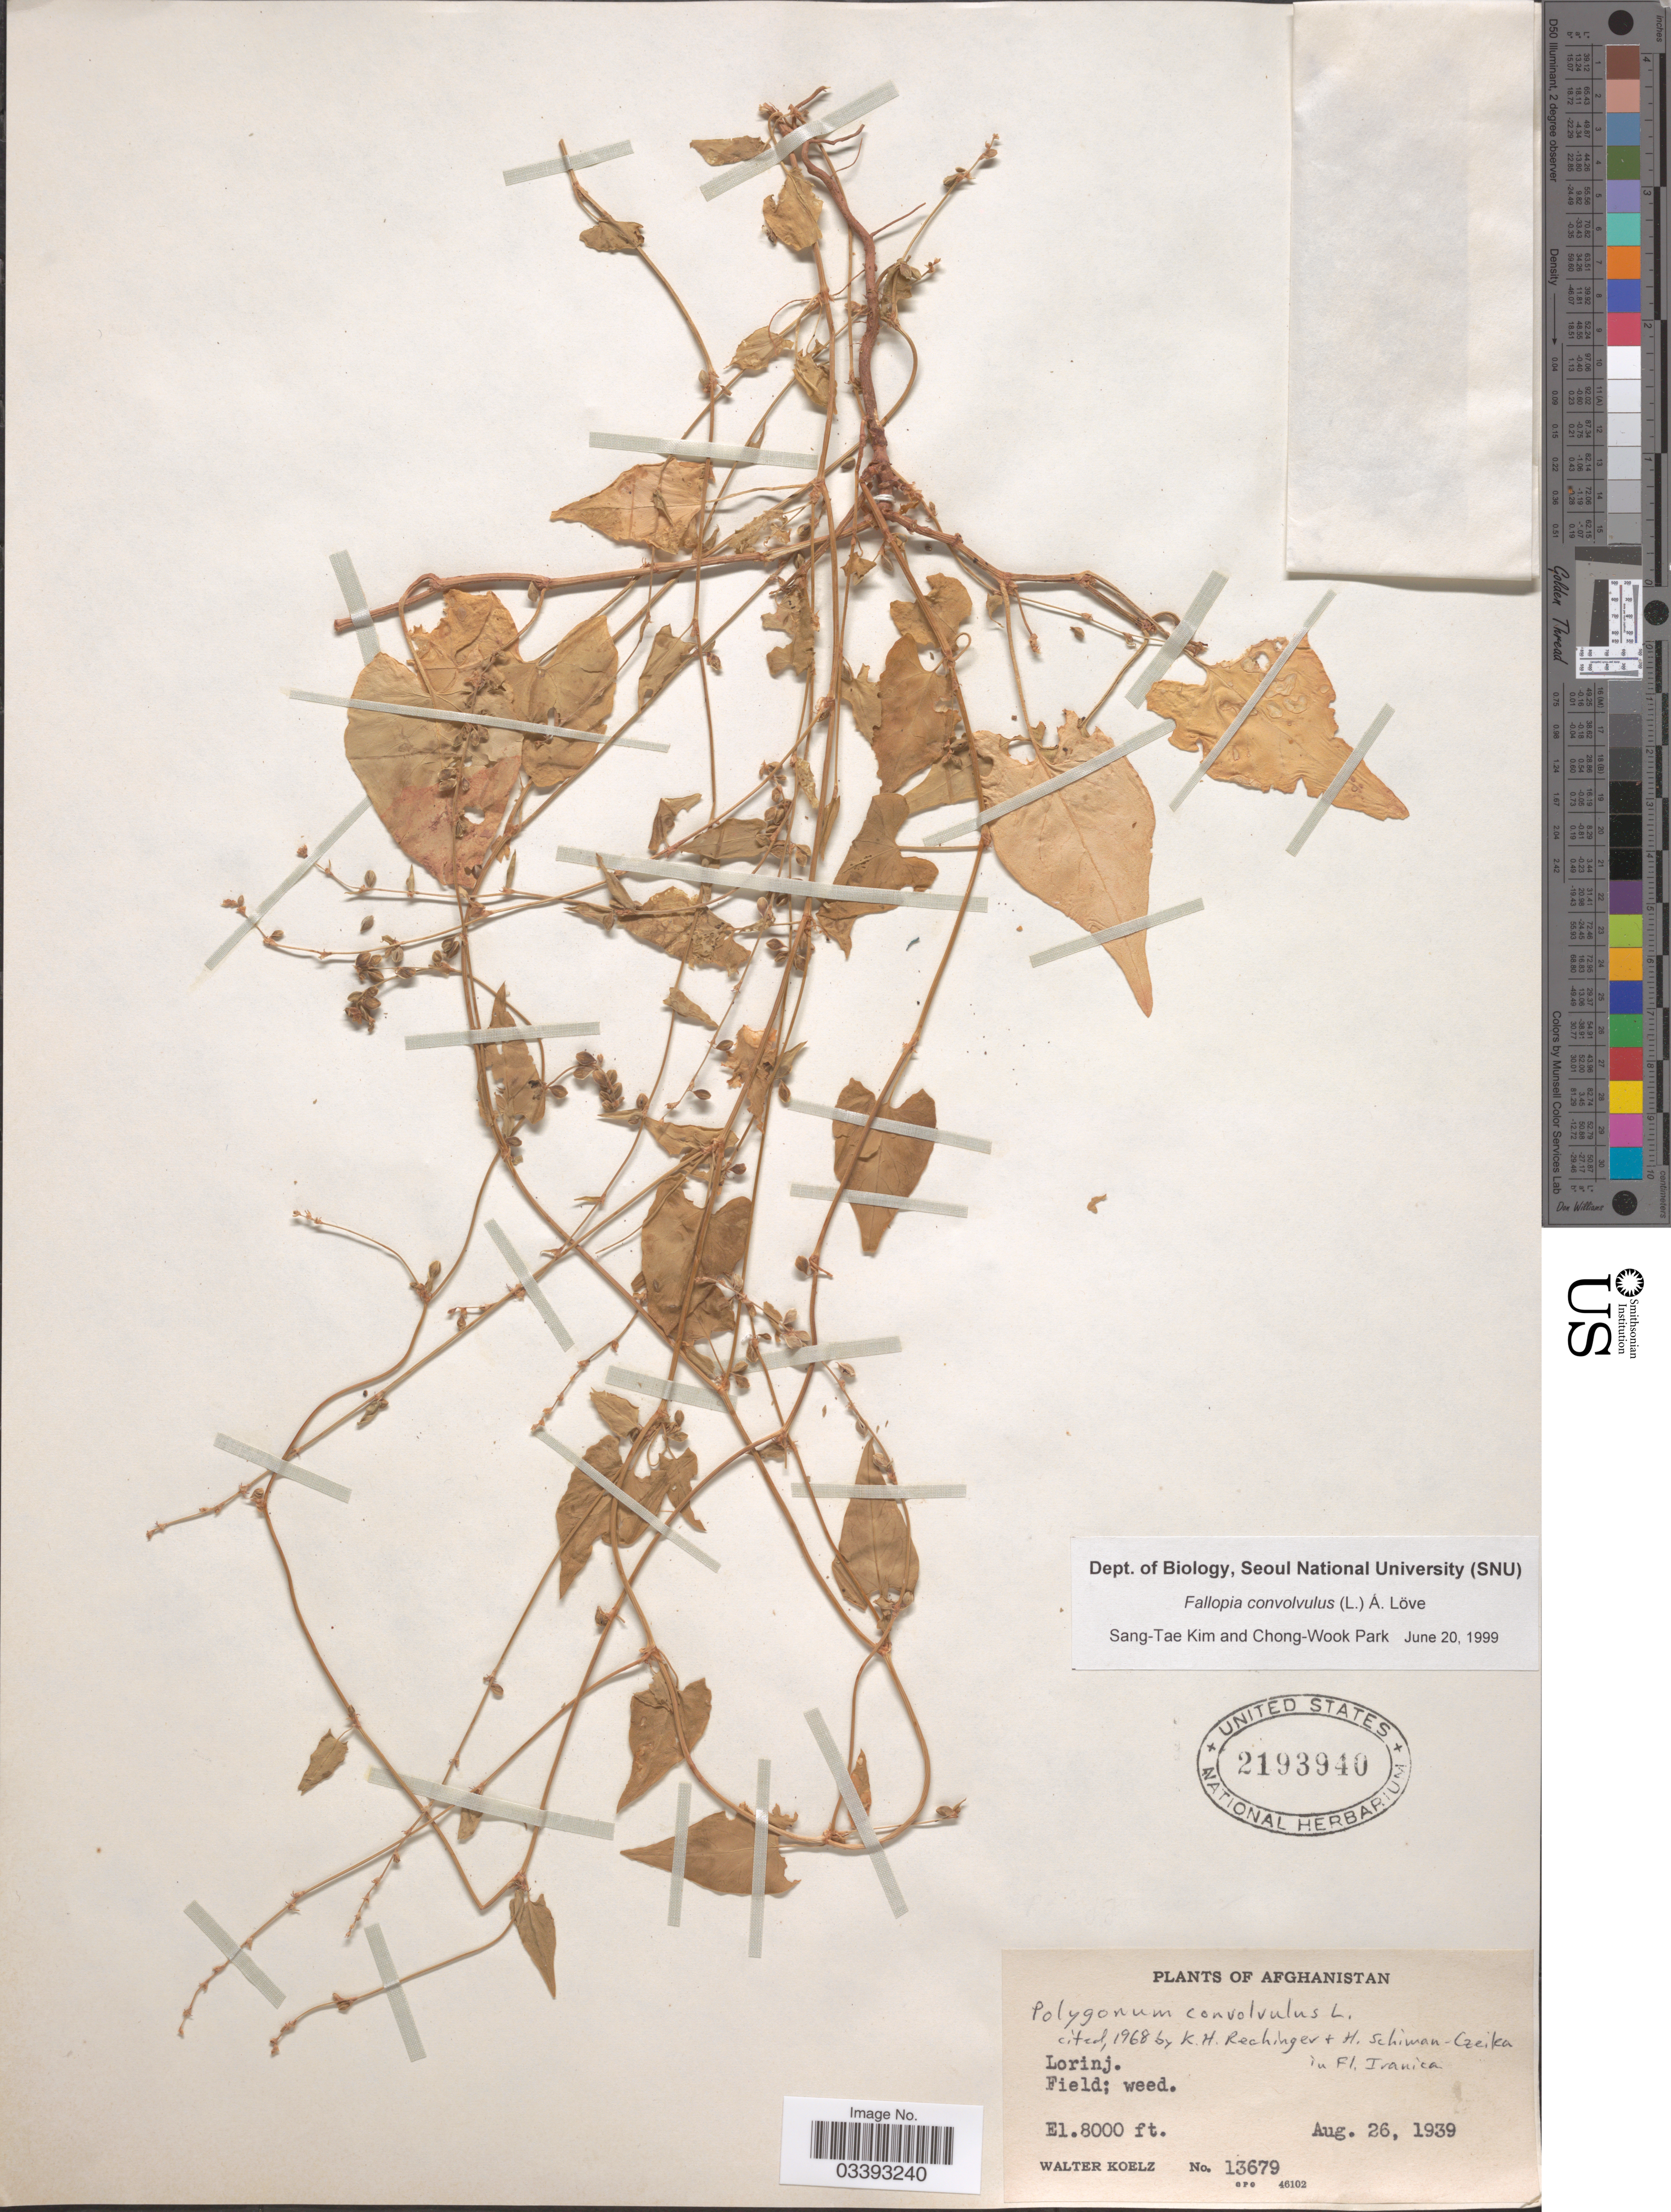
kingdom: Plantae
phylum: Tracheophyta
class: Magnoliopsida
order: Caryophyllales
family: Polygonaceae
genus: Fallopia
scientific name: Fallopia convolvulus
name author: (L.) Á. Löve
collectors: W. N. Koelz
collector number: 13679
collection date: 1939-08-26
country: Afghanistan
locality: Lorinj.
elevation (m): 2438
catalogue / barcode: US 2193940